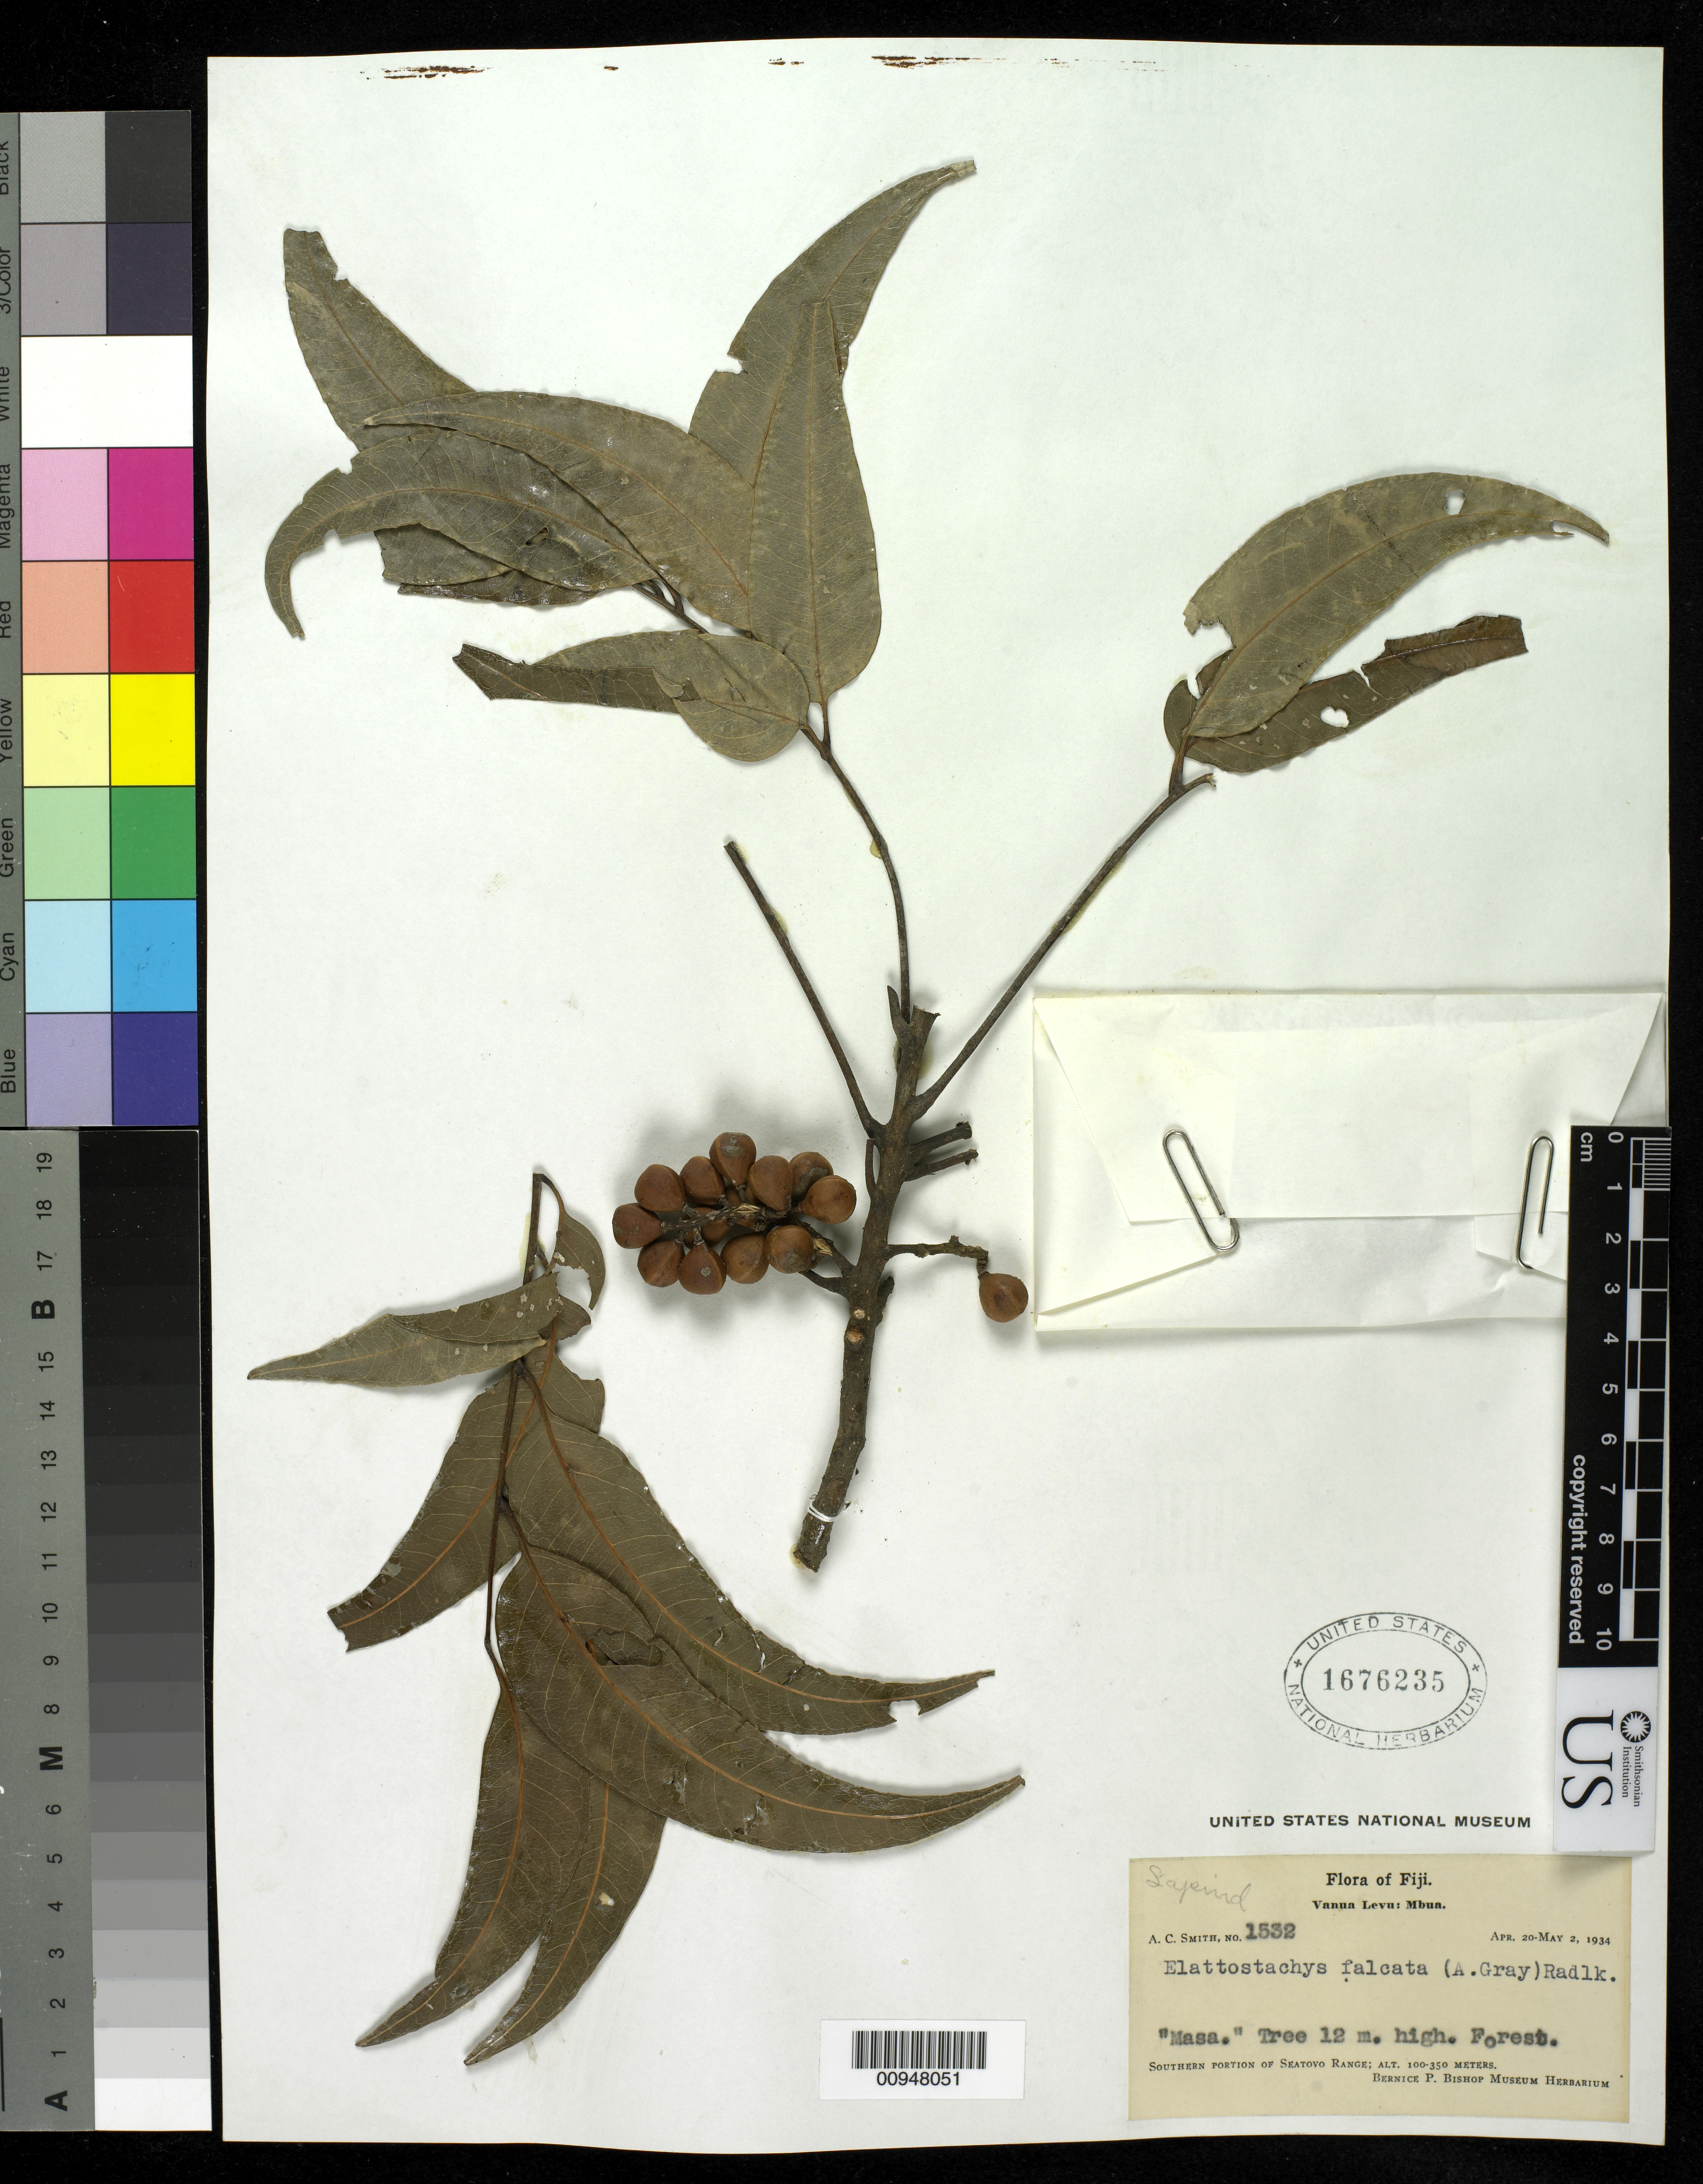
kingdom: Plantae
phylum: Tracheophyta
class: Magnoliopsida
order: Sapindales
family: Sapindaceae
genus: Elattostachys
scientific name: Elattostachys falcata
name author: (A. Gray) Radlk.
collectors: C. A. Smith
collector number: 1532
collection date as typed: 20 Apr 1934 to 02 May 1934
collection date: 1934-04-20/1934-05-02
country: Fiji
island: Mbua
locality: Southern portion of Seatovo Range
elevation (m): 100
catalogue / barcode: US 1676235